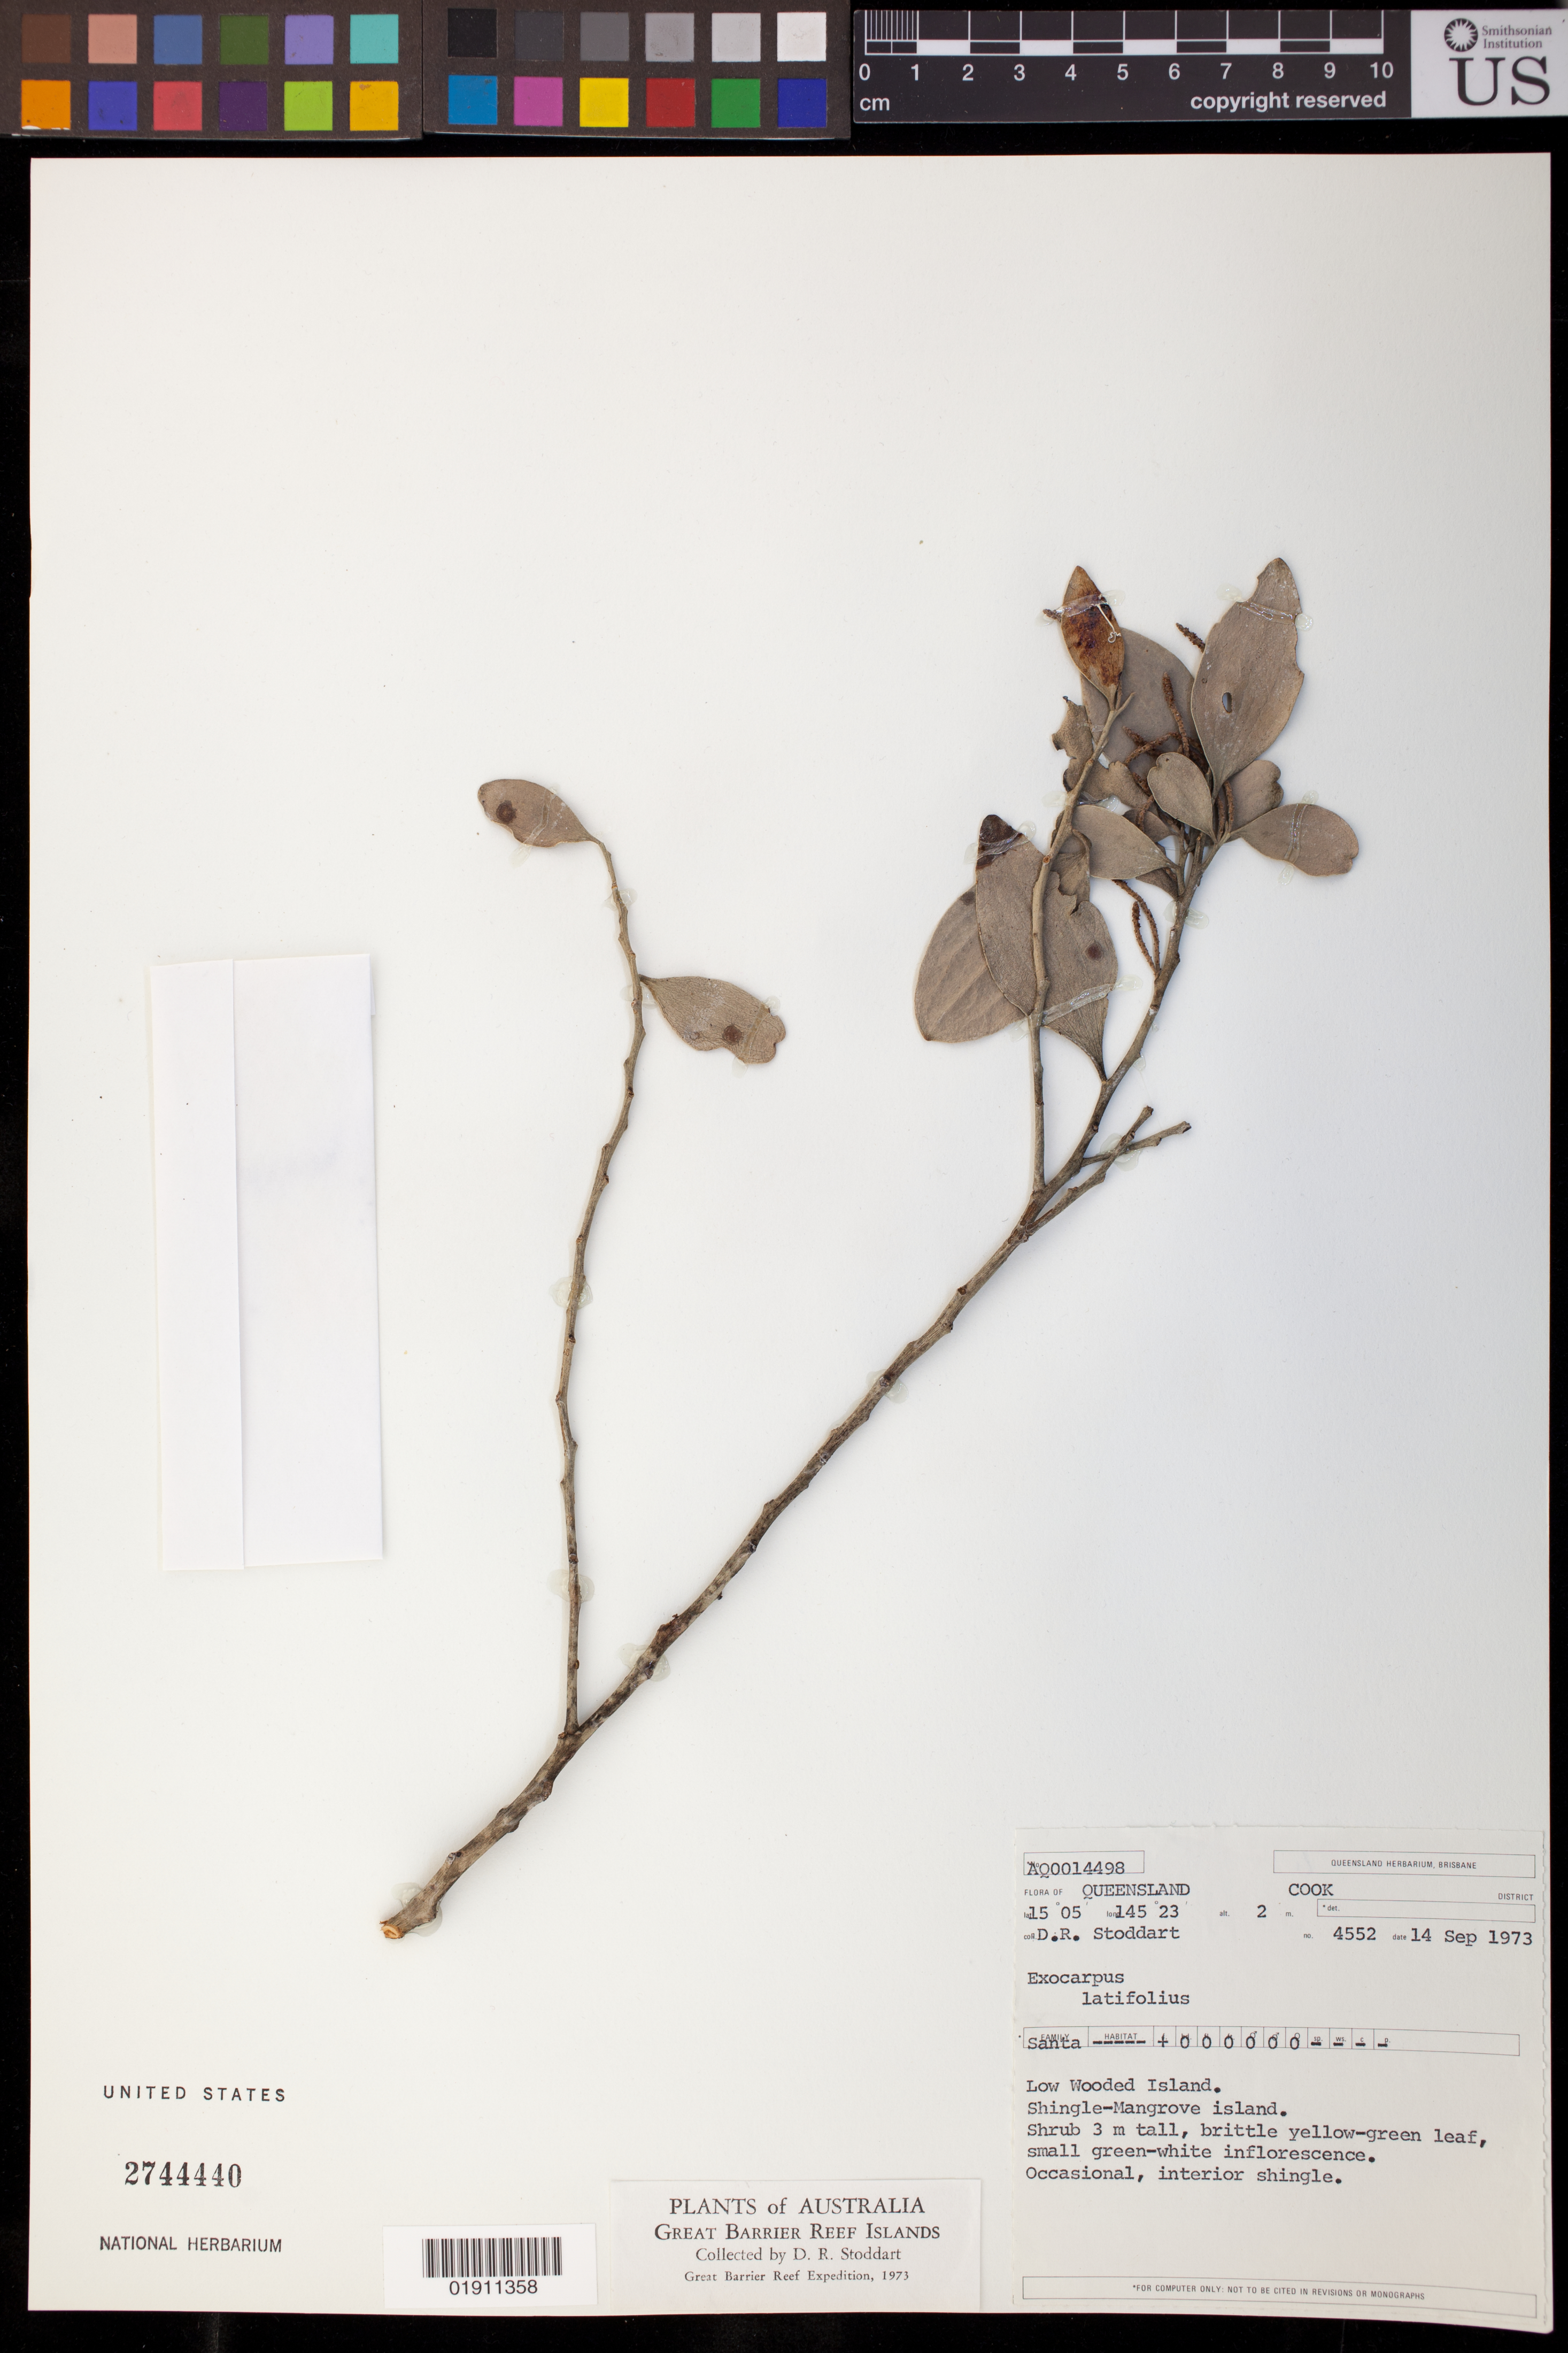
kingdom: Plantae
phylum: Tracheophyta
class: Magnoliopsida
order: Santalales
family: Santalaceae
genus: Exocarpos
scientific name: Exocarpos latifolius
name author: R. Br.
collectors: D. R. Stoddart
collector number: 4552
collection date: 1973-09-14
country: Australia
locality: Cook District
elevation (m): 2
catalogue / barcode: US 2744440